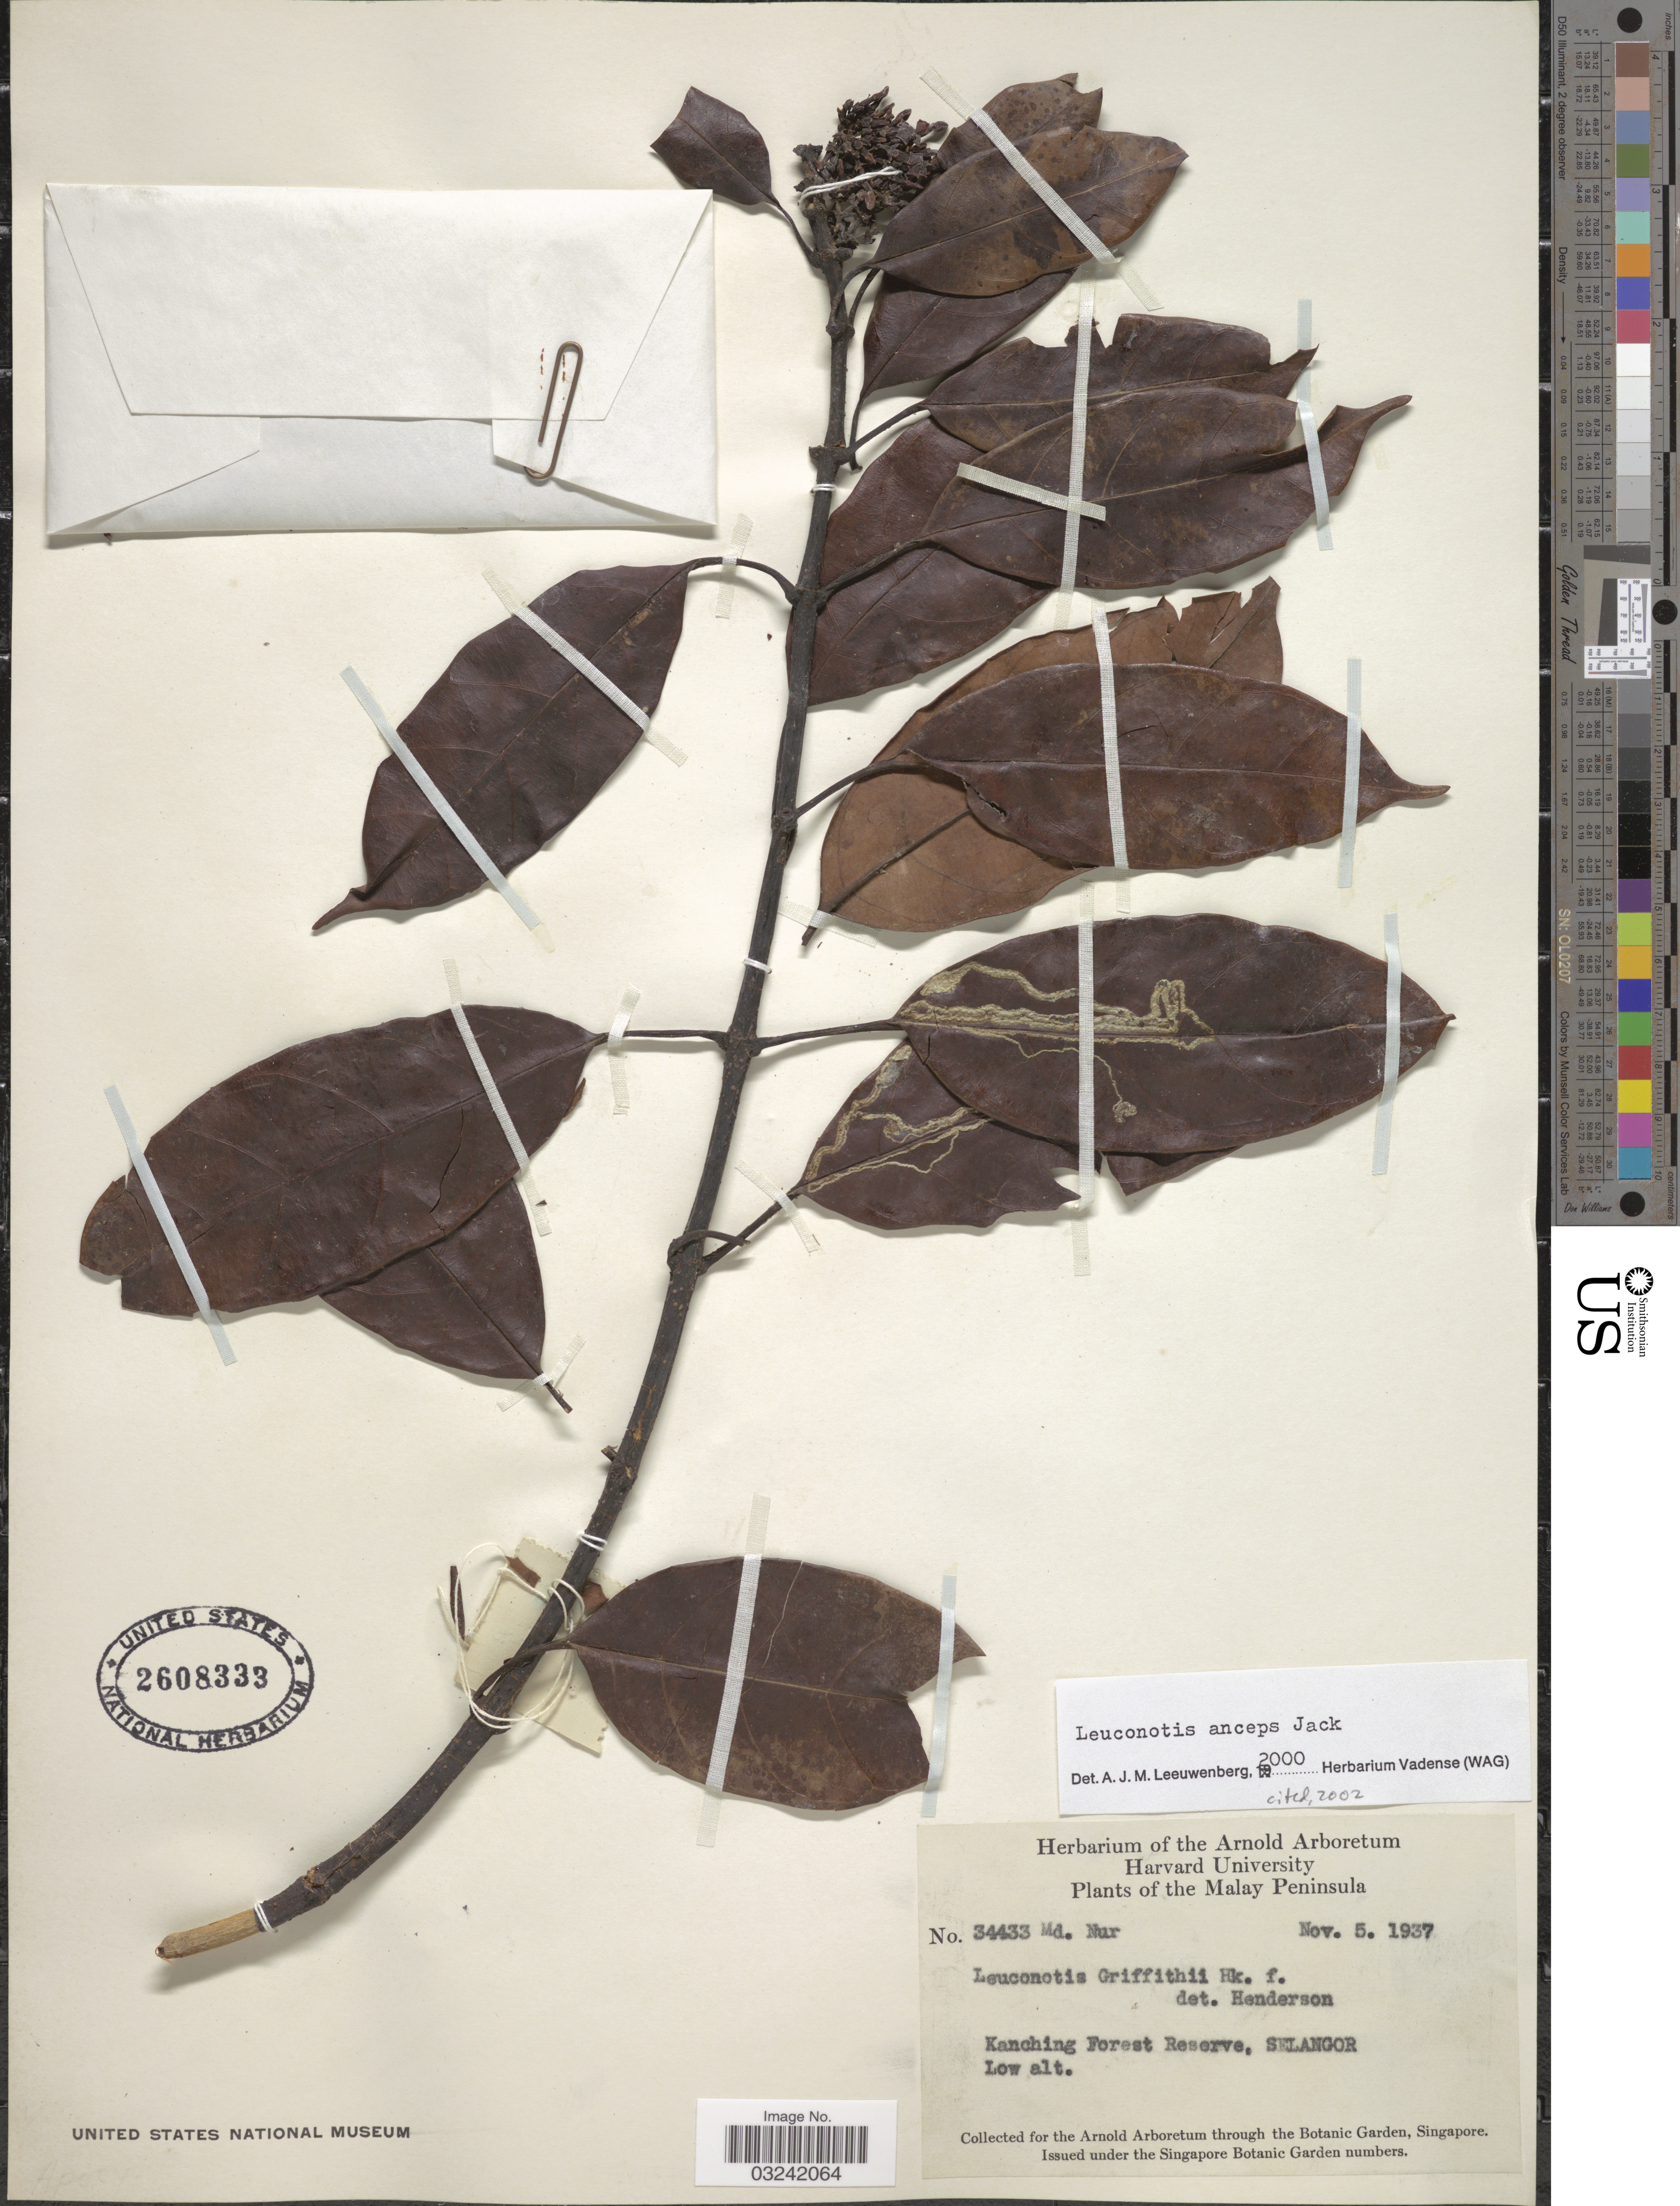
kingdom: Plantae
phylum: Tracheophyta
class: Magnoliopsida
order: Gentianales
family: Apocynaceae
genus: Leuconotis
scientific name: Leuconotis anceps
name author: Jack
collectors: M. Nur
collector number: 34433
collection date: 1937-11-05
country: Malaysia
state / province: Selangor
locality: The Malay Peninsula, Kanching Forest Reserve, Selangor.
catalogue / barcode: US 2608333